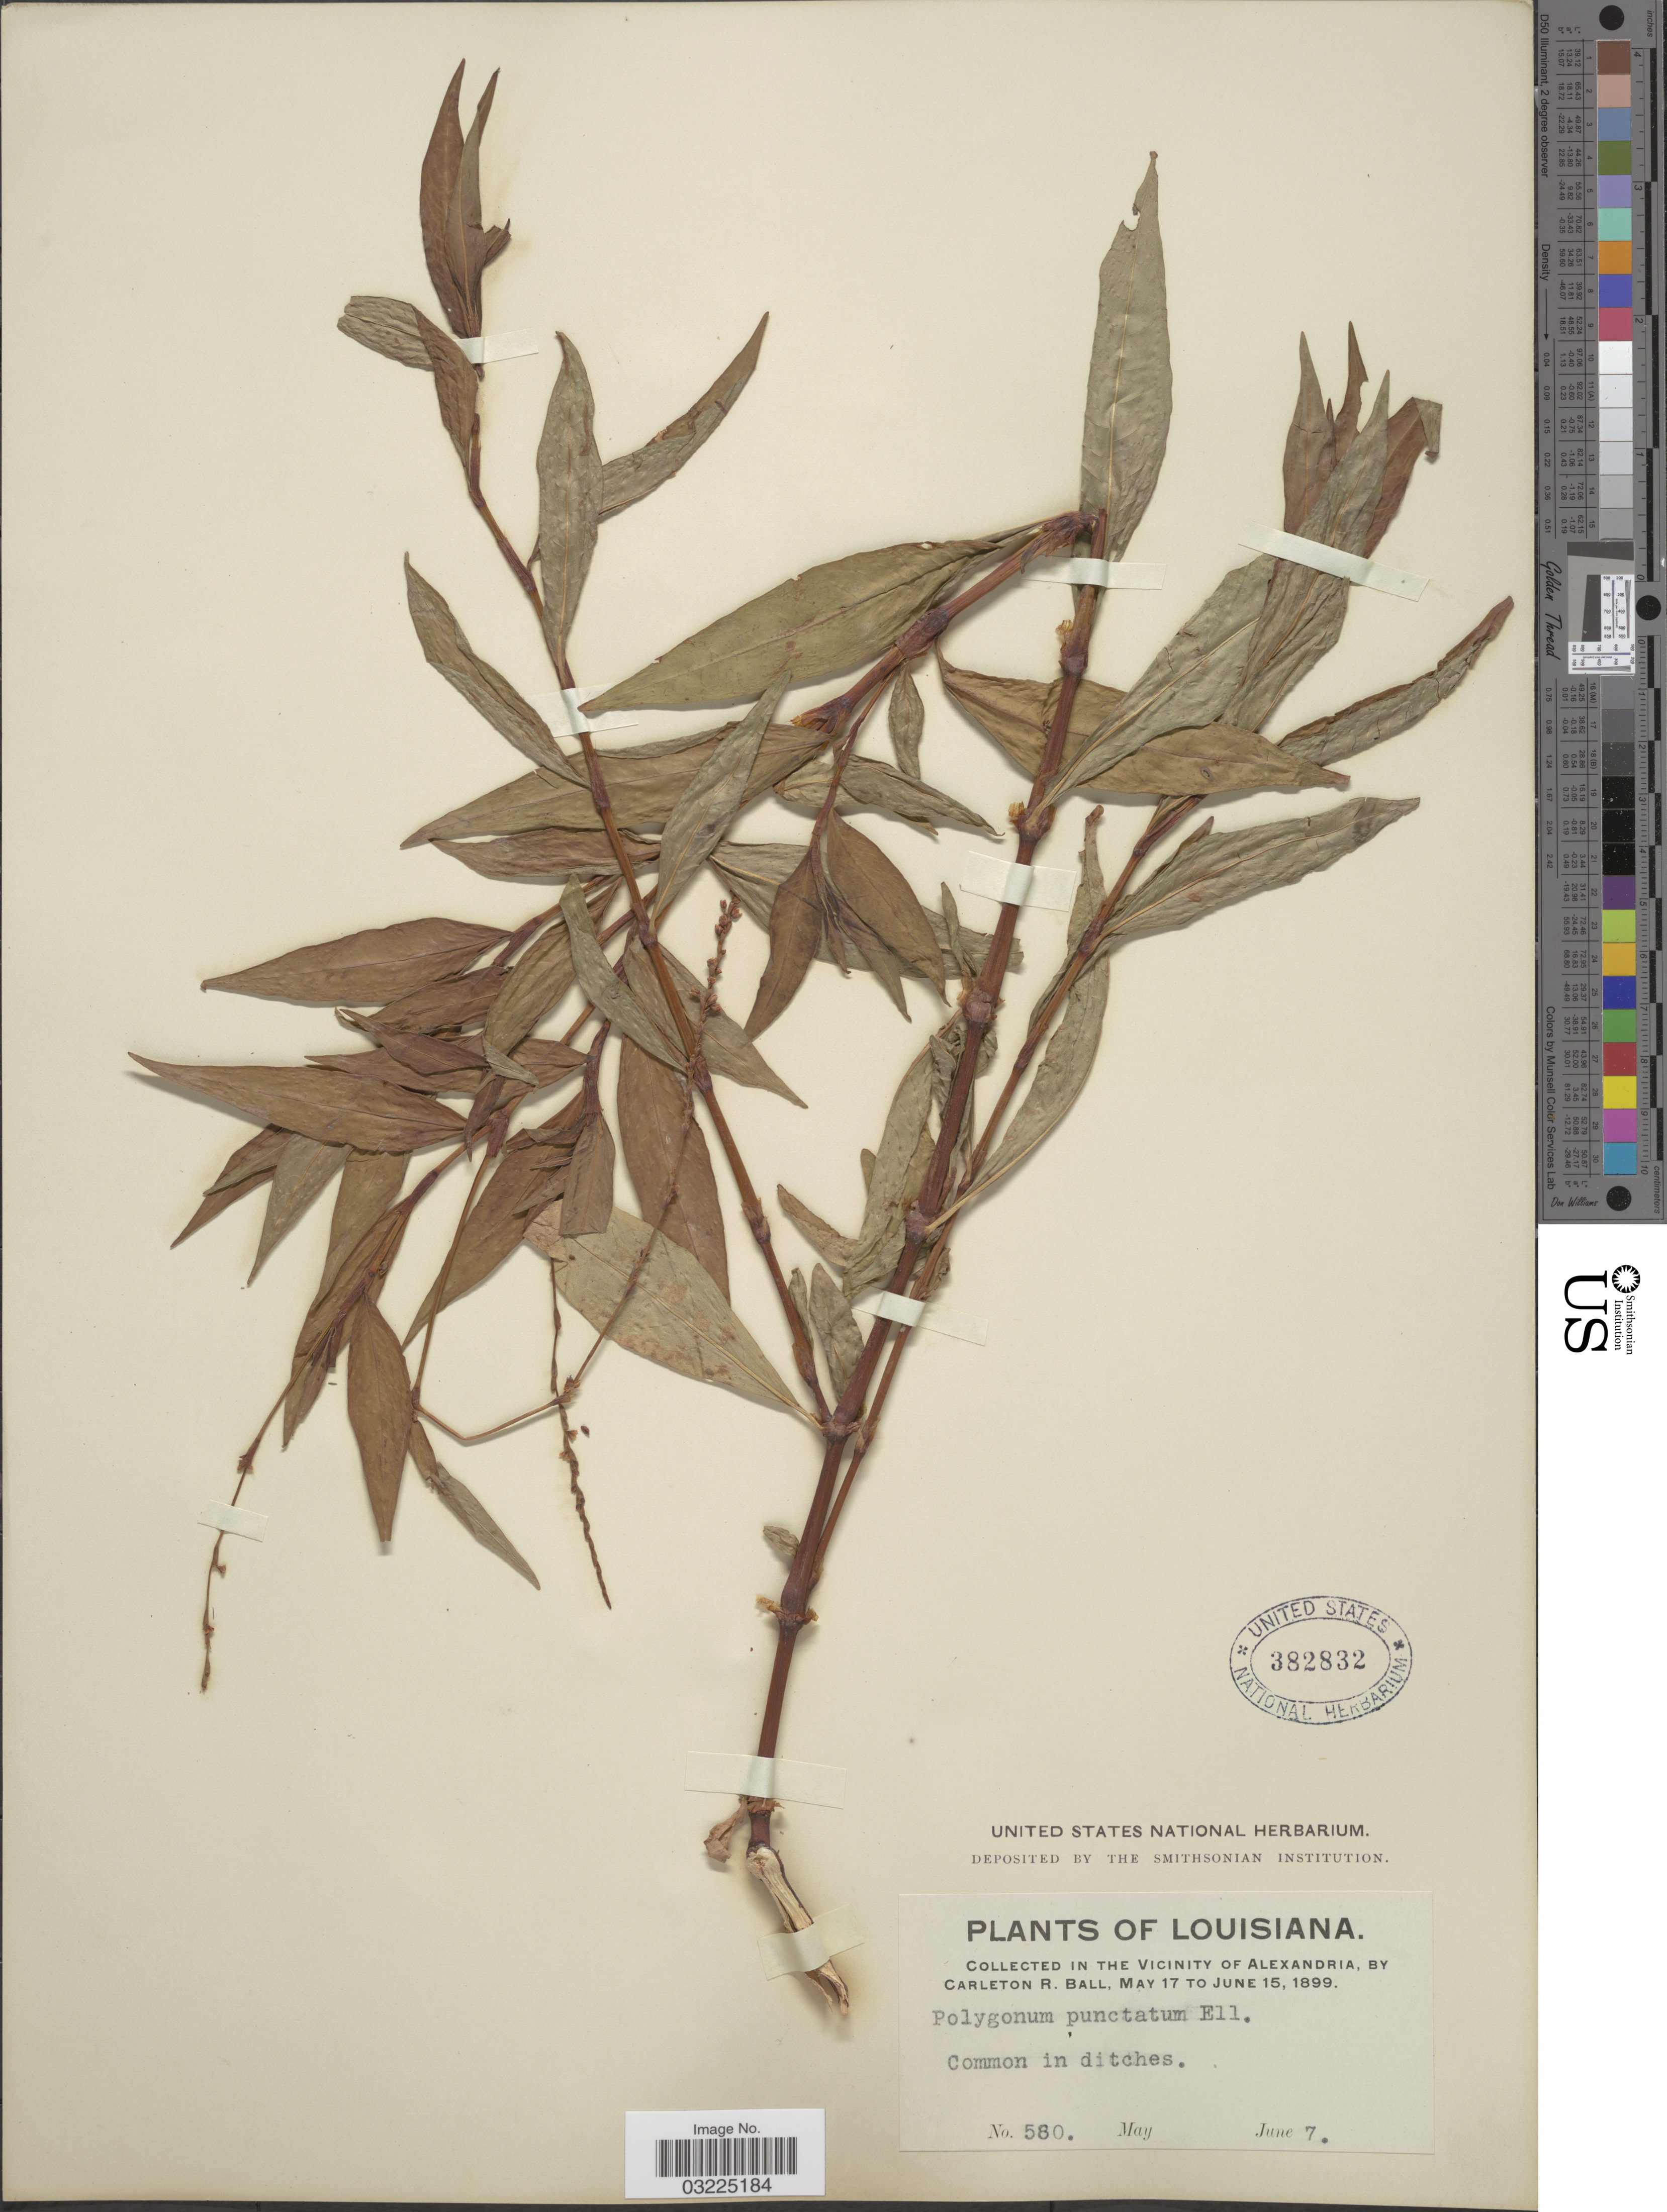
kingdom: Plantae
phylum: Tracheophyta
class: Magnoliopsida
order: Caryophyllales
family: Polygonaceae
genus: Persicaria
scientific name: Persicaria punctata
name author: (Elliott) Small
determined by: Atha, D. E.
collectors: C. R. Ball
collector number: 580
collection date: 1899-06-07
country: United States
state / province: Louisiana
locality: In the vicinity of Alexandria.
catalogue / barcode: US 382832